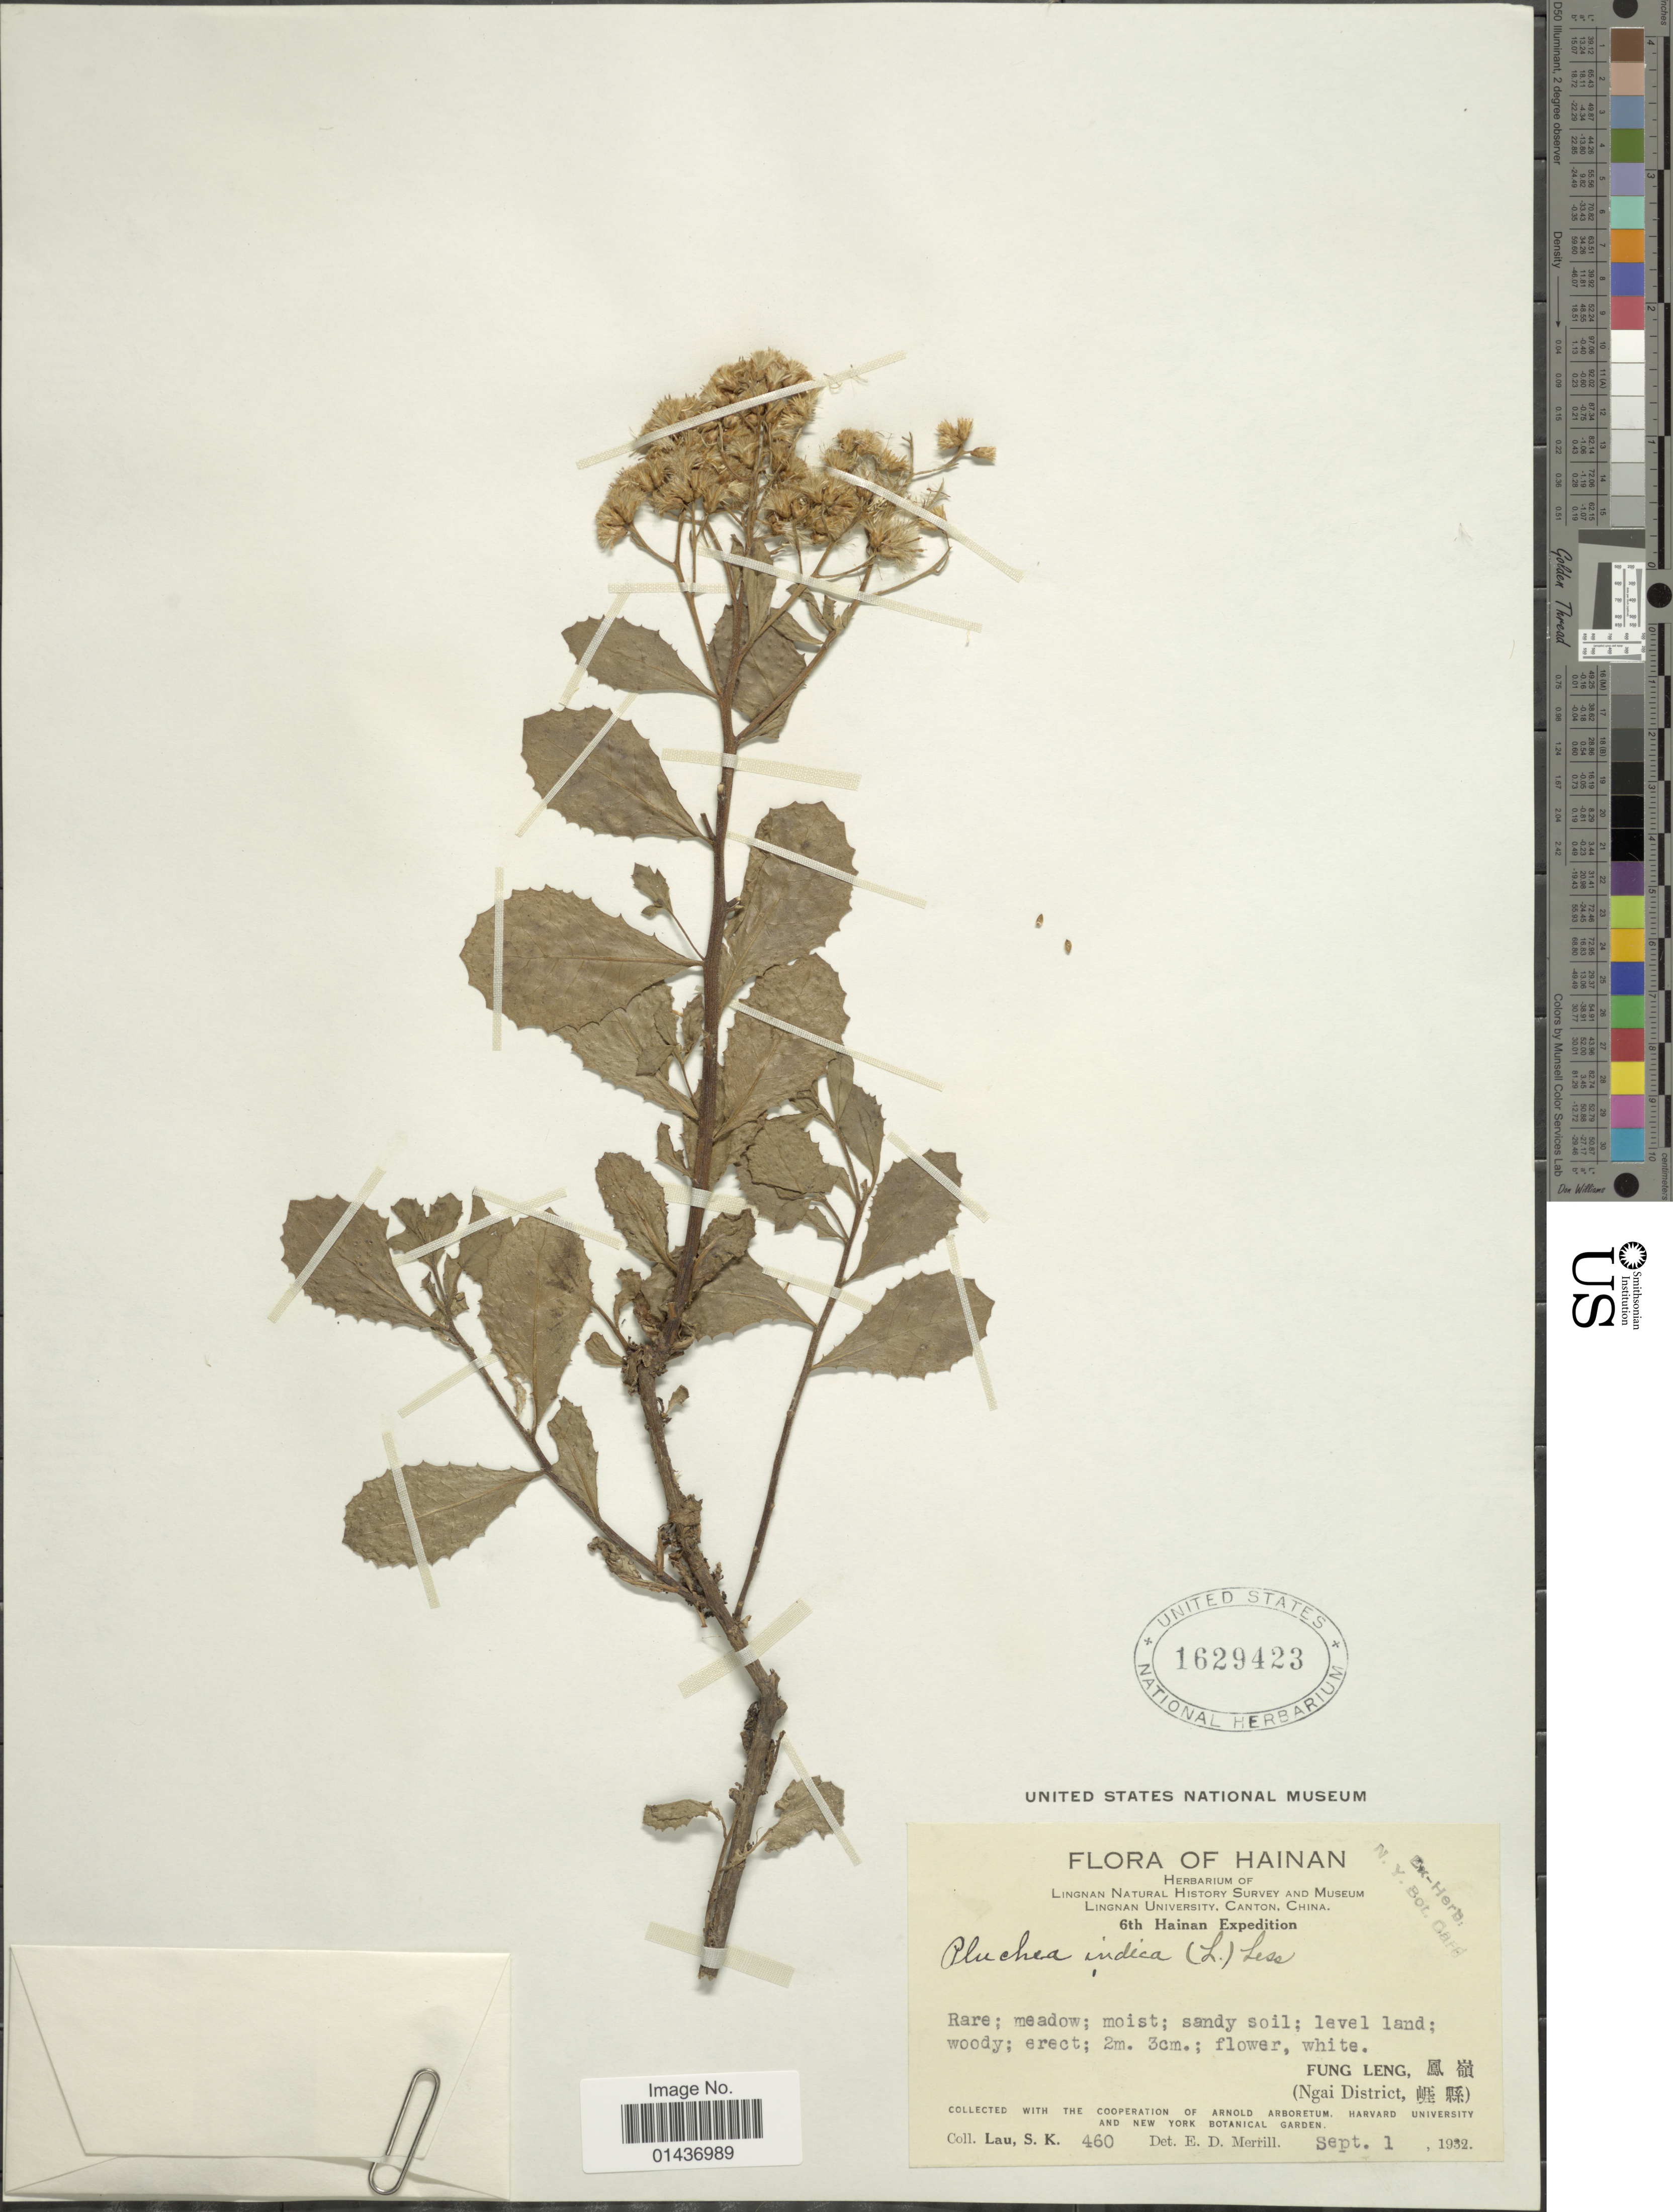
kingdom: Plantae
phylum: Tracheophyta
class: Magnoliopsida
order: Asterales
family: Asteraceae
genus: Pluchea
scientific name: Pluchea indica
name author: (L.) Less.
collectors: S. K. Lau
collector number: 460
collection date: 1932-09-01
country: China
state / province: Hainan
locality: HainanFung Leng, (Ngai District)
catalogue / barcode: US 1629423